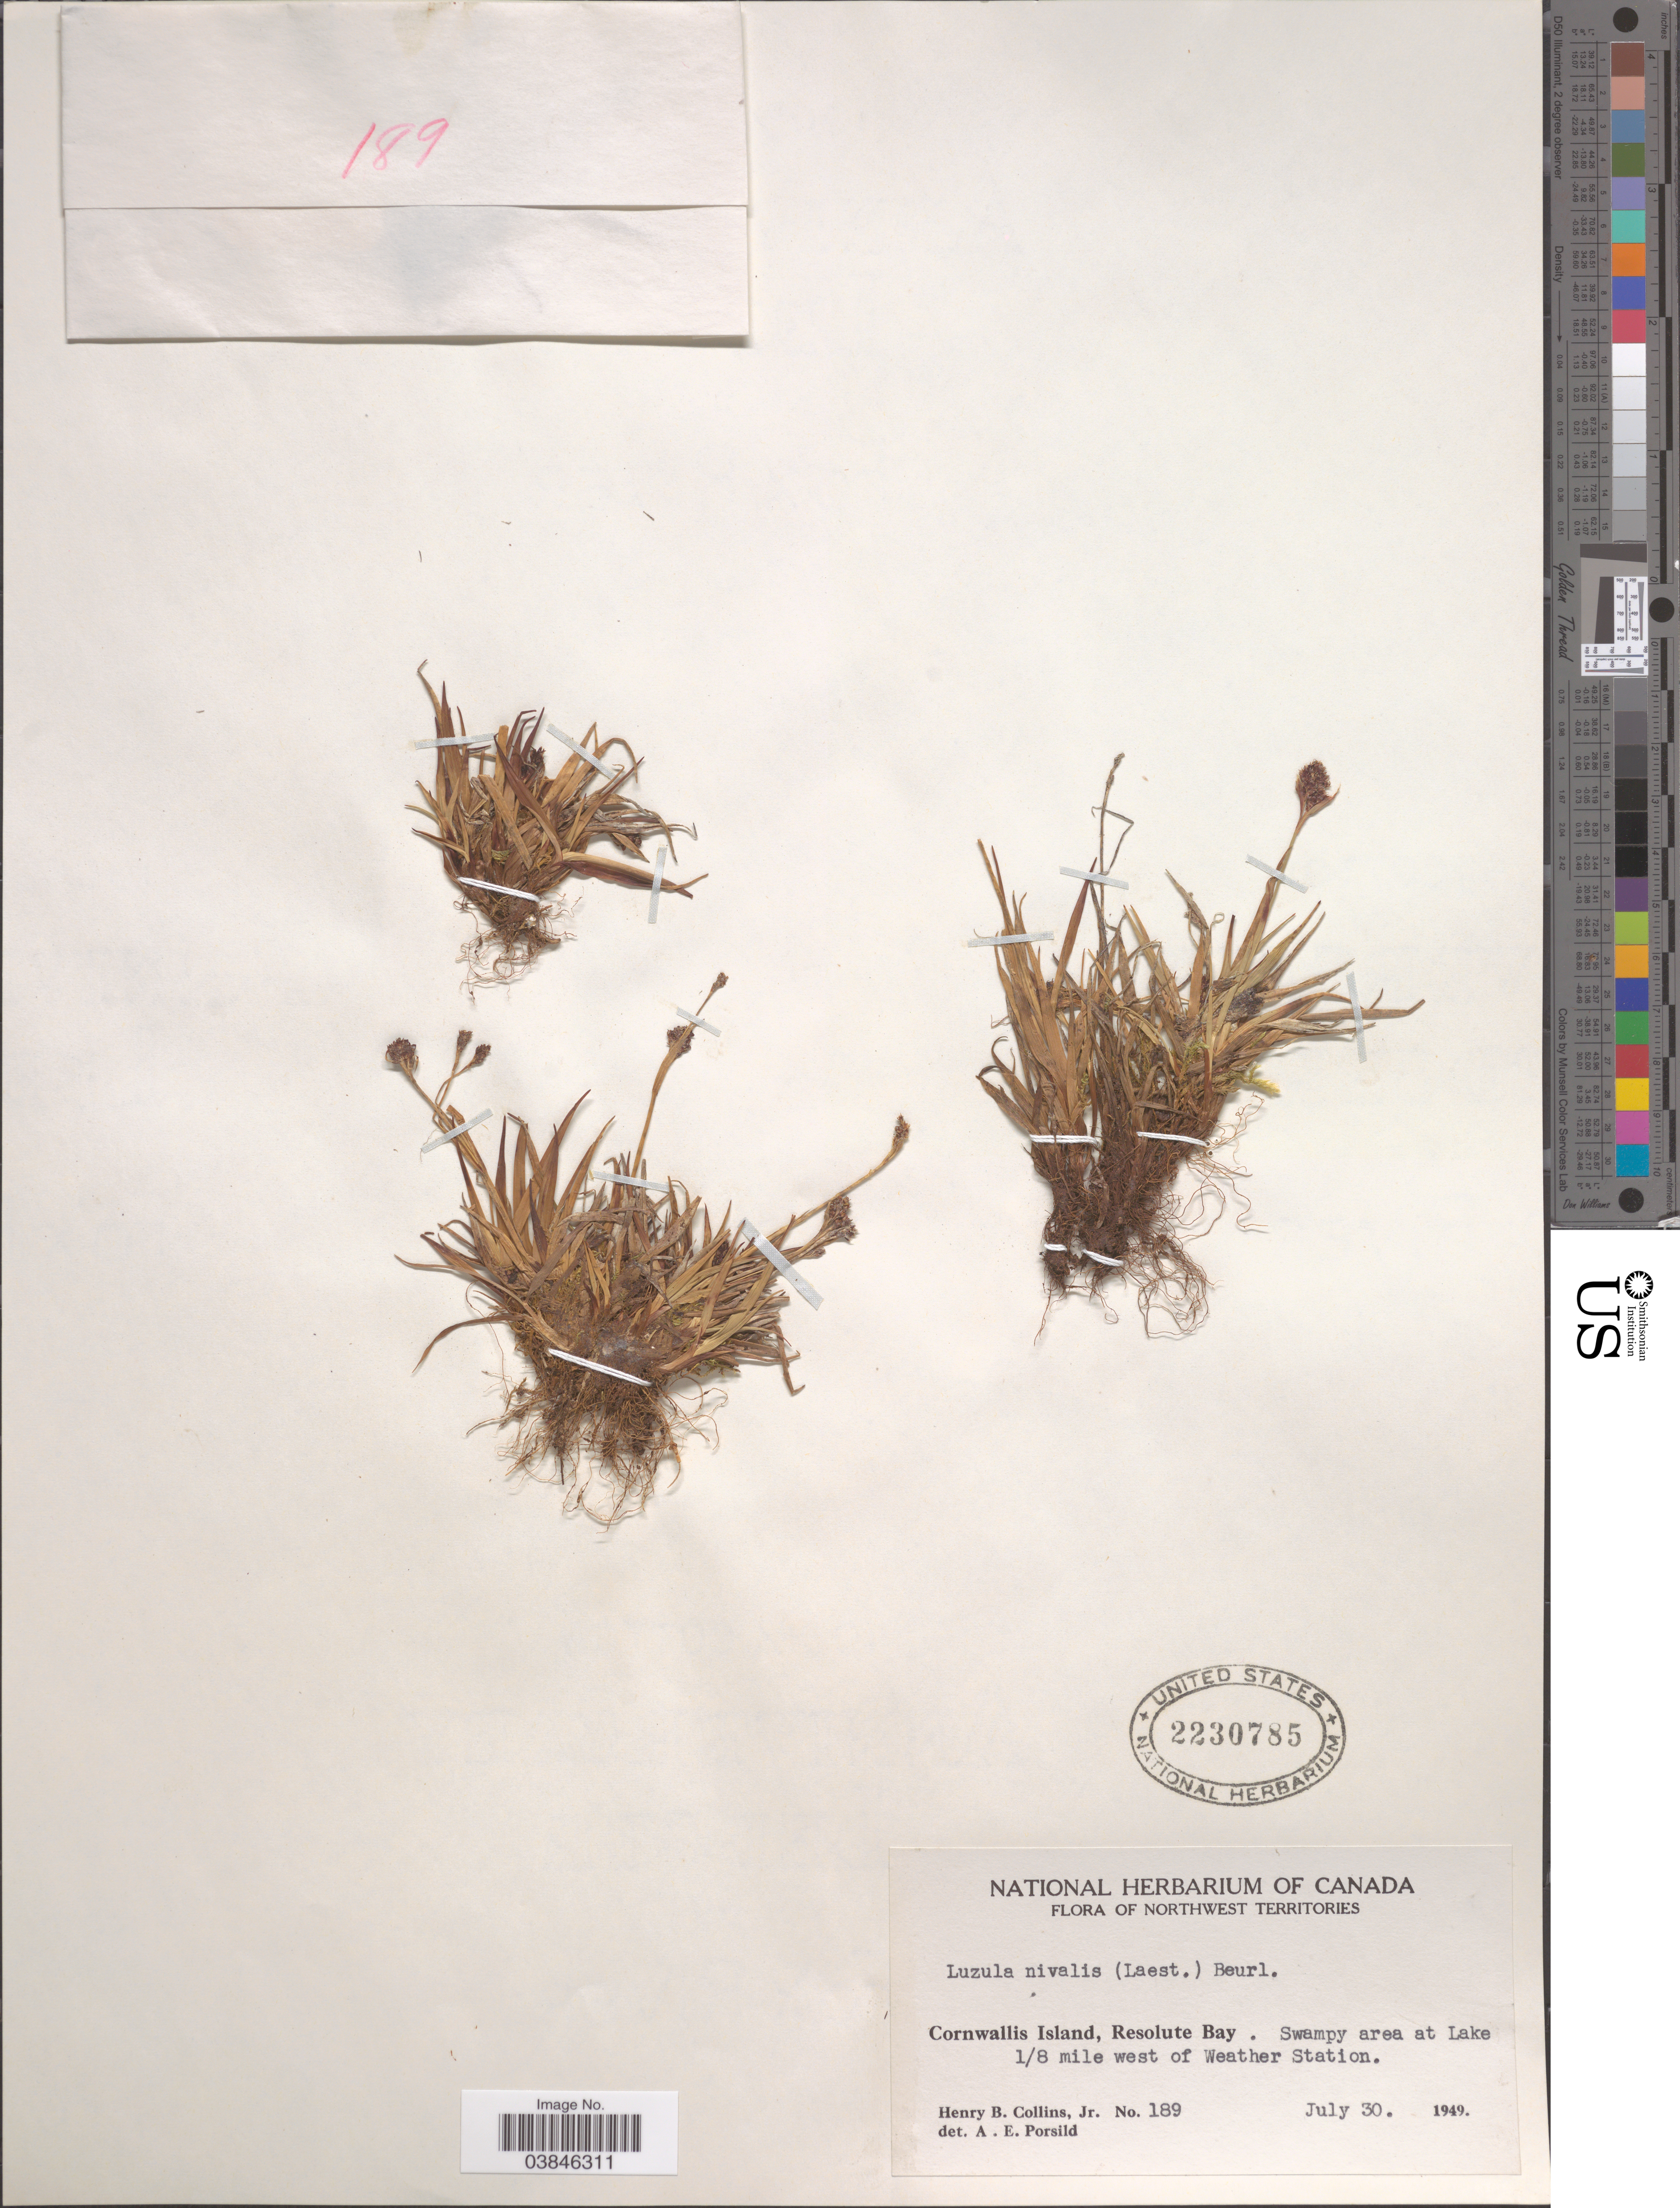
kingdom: Plantae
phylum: Tracheophyta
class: Liliopsida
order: Poales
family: Juncaceae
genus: Luzula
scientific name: Luzula nivalis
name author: (Laest.) Spreng.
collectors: H. Collins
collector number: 189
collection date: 1949-07-30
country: Canada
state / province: Northwest Territories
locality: Cornwallis Island, Resolute Bay. Swampy area at Lake 1/8 mile west of Weather Station.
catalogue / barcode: US 2230785